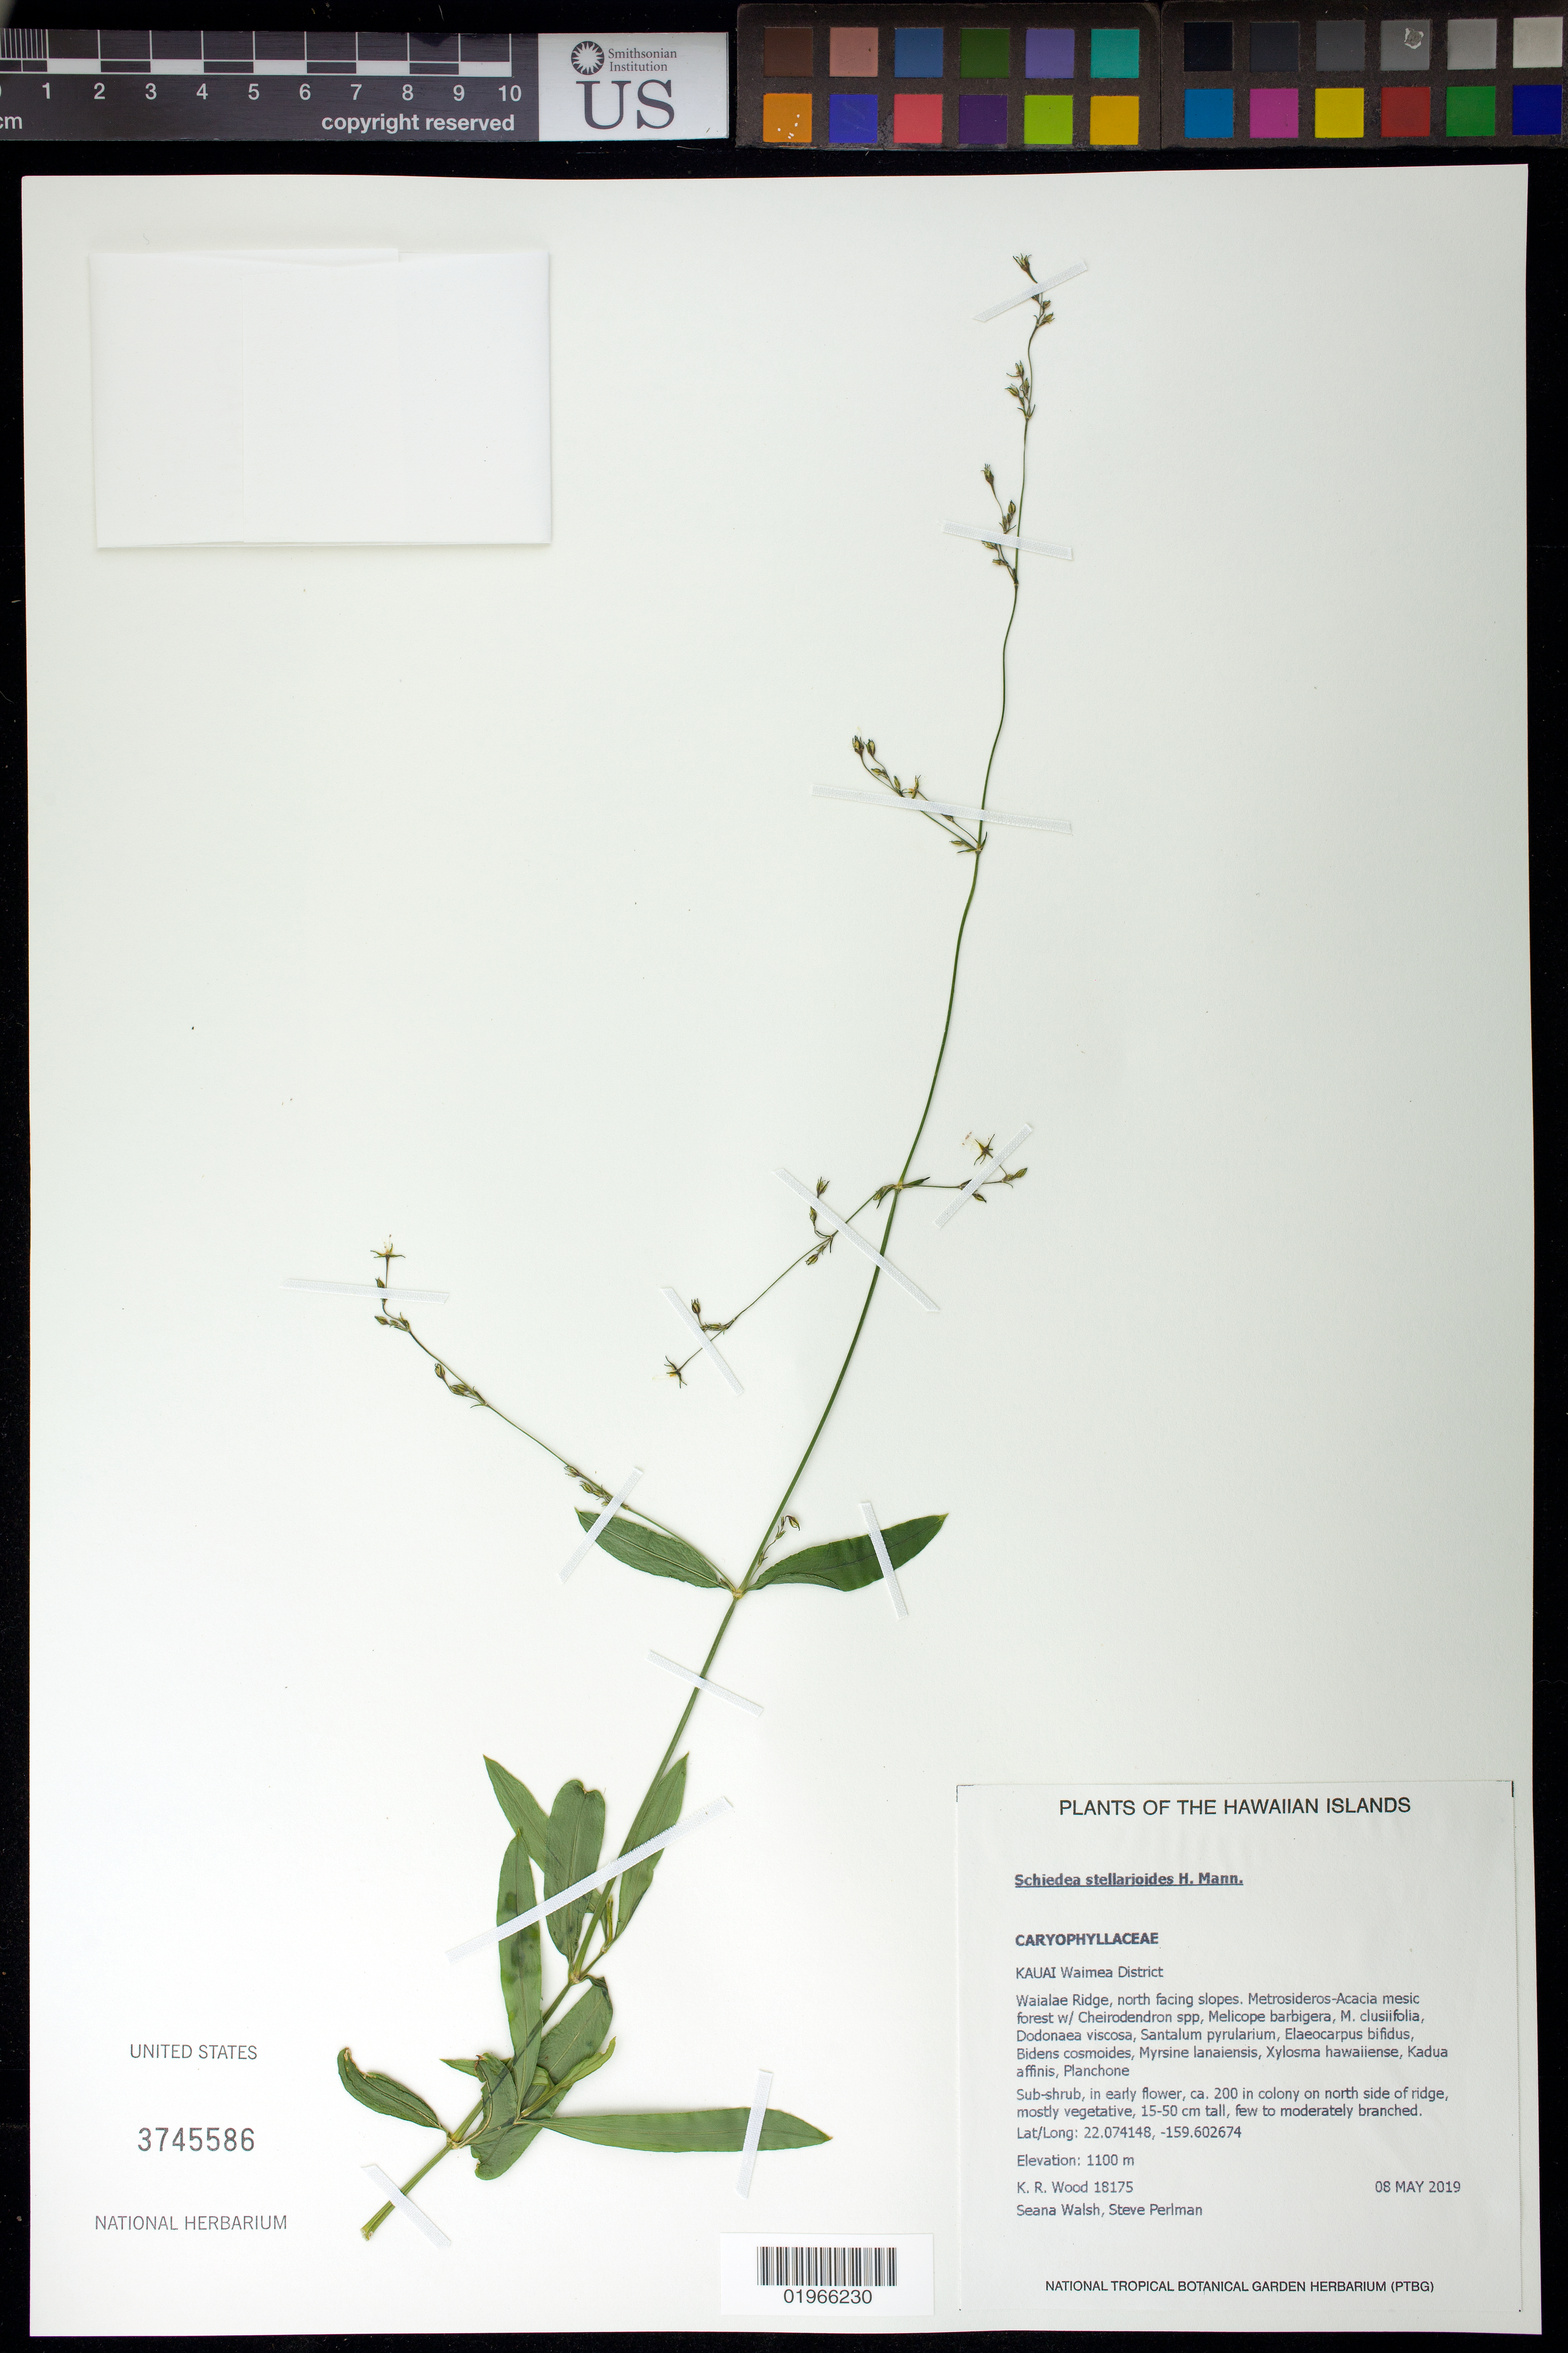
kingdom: Plantae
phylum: Tracheophyta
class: Magnoliopsida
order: Caryophyllales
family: Caryophyllaceae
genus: Schiedea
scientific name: Schiedea stellarioides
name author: H. Mann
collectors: K. R. Wood, S. Walsh & S. P. Perlman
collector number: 18175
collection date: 2019-05-08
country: United States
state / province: Hawaii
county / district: Kauai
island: Kaua'i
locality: Waimea District, Waialae Ridge, north facing slopes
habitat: Mesic forest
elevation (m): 1100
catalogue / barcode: US 3745586